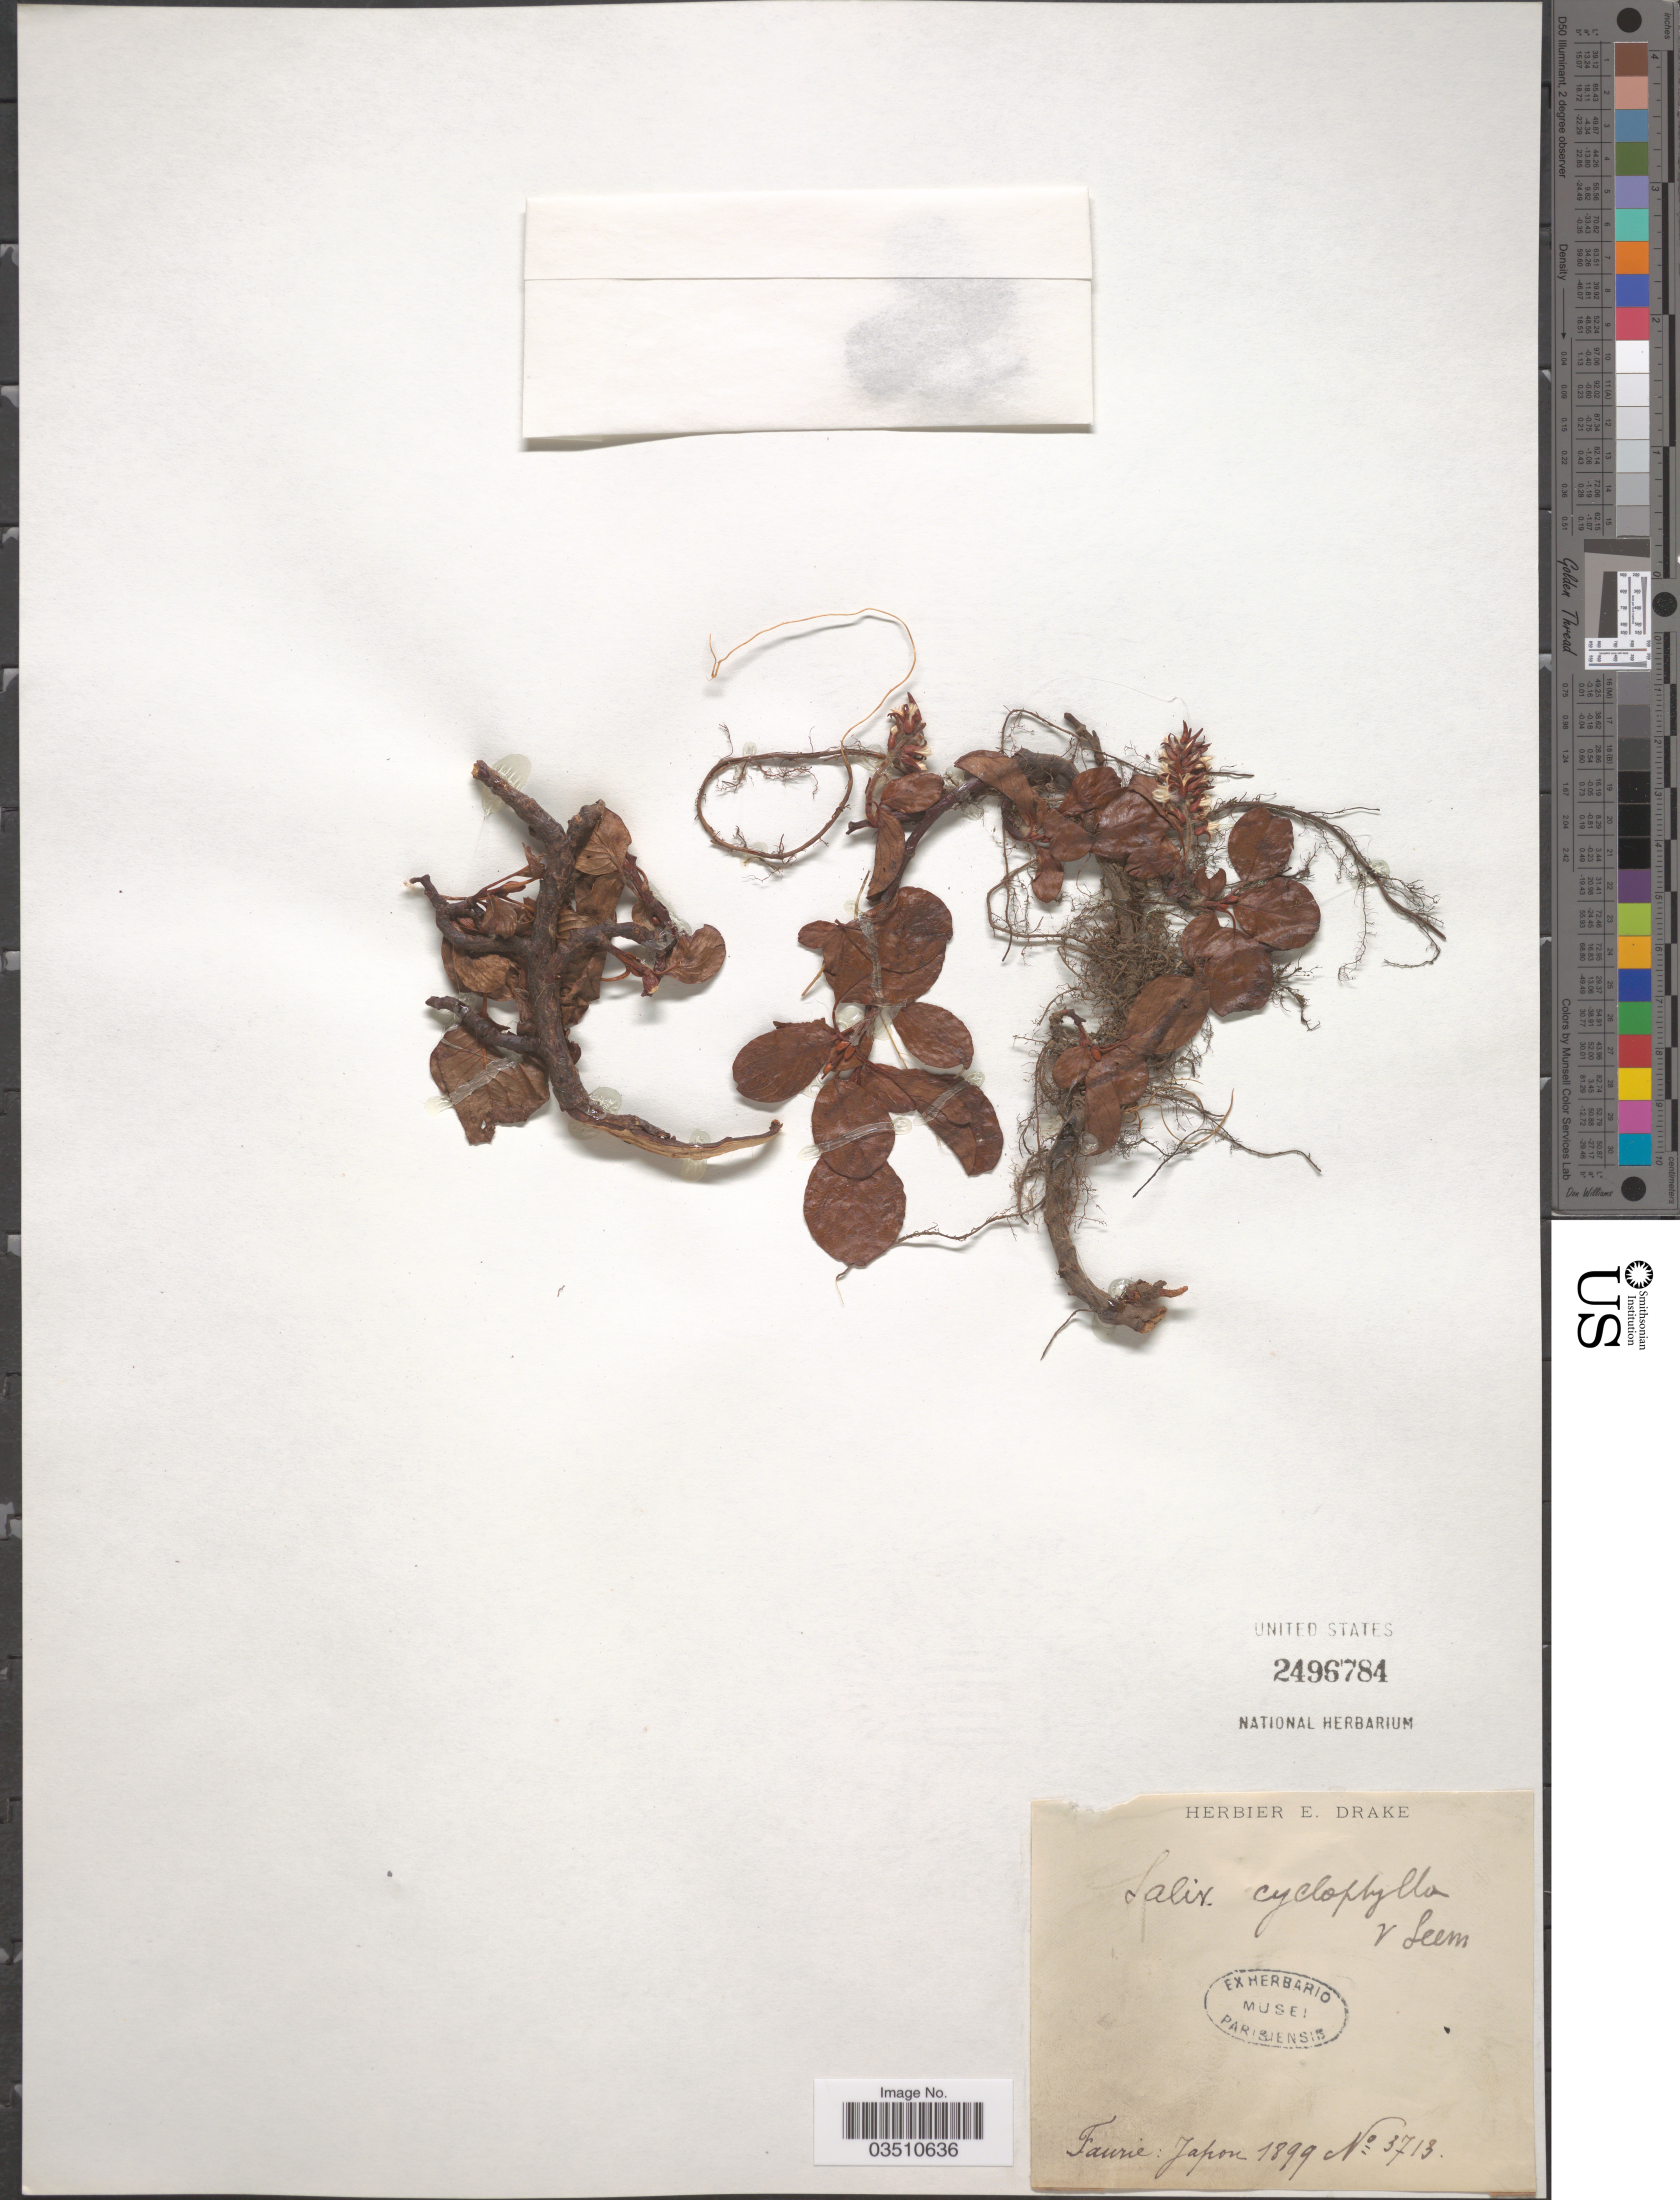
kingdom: Plantae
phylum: Tracheophyta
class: Magnoliopsida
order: Malpighiales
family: Salicaceae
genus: Salix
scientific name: Salix cyclophylla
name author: Rydb.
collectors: -. Faurie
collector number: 3713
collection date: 1899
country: Japan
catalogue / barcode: US 2496784